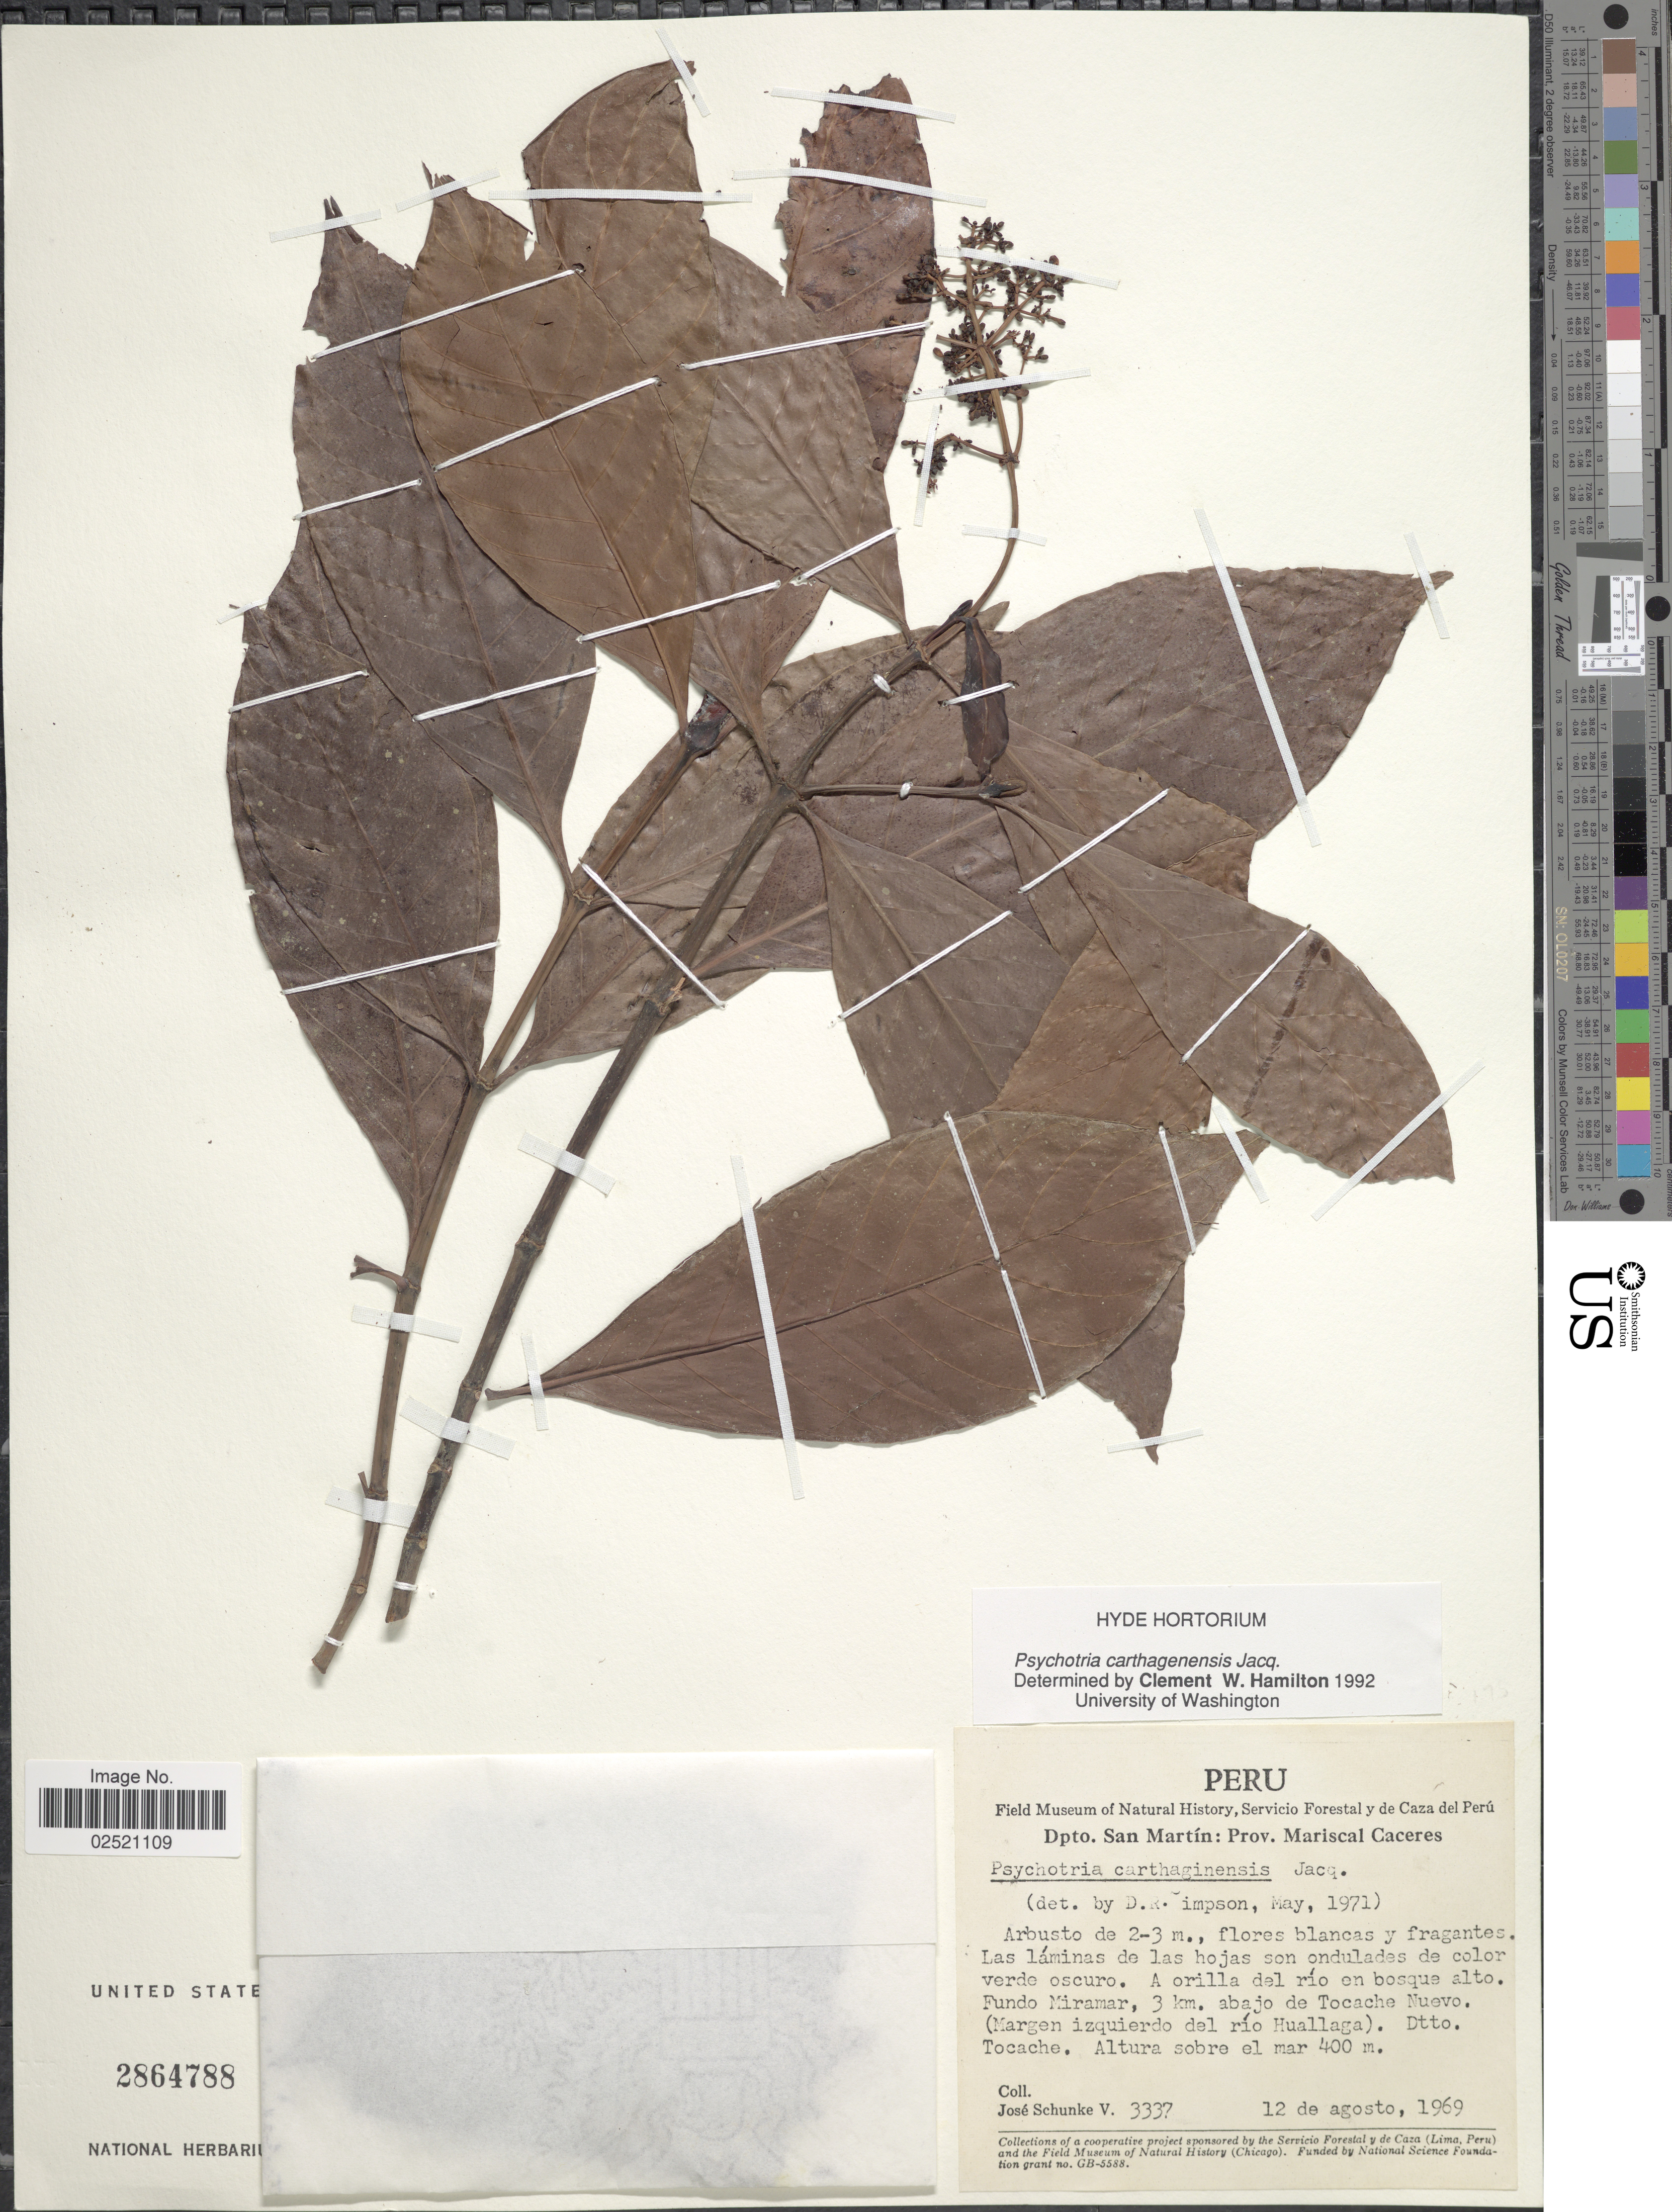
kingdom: Plantae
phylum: Tracheophyta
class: Magnoliopsida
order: Gentianales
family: Rubiaceae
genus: Psychotria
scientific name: Psychotria carthagenensis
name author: Jacq.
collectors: J. Schunke Vigo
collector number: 3337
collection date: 1969-08-12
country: Peru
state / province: San Martín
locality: Prov. Mariscal Caceres, a orilla del rio en bosque alto. Fundo Miramar, 3 km. abajo de Tocache Nuevo, (Margen izquierdo del rio Huallaga), Dtto. Tocache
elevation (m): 400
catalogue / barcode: US 2864788